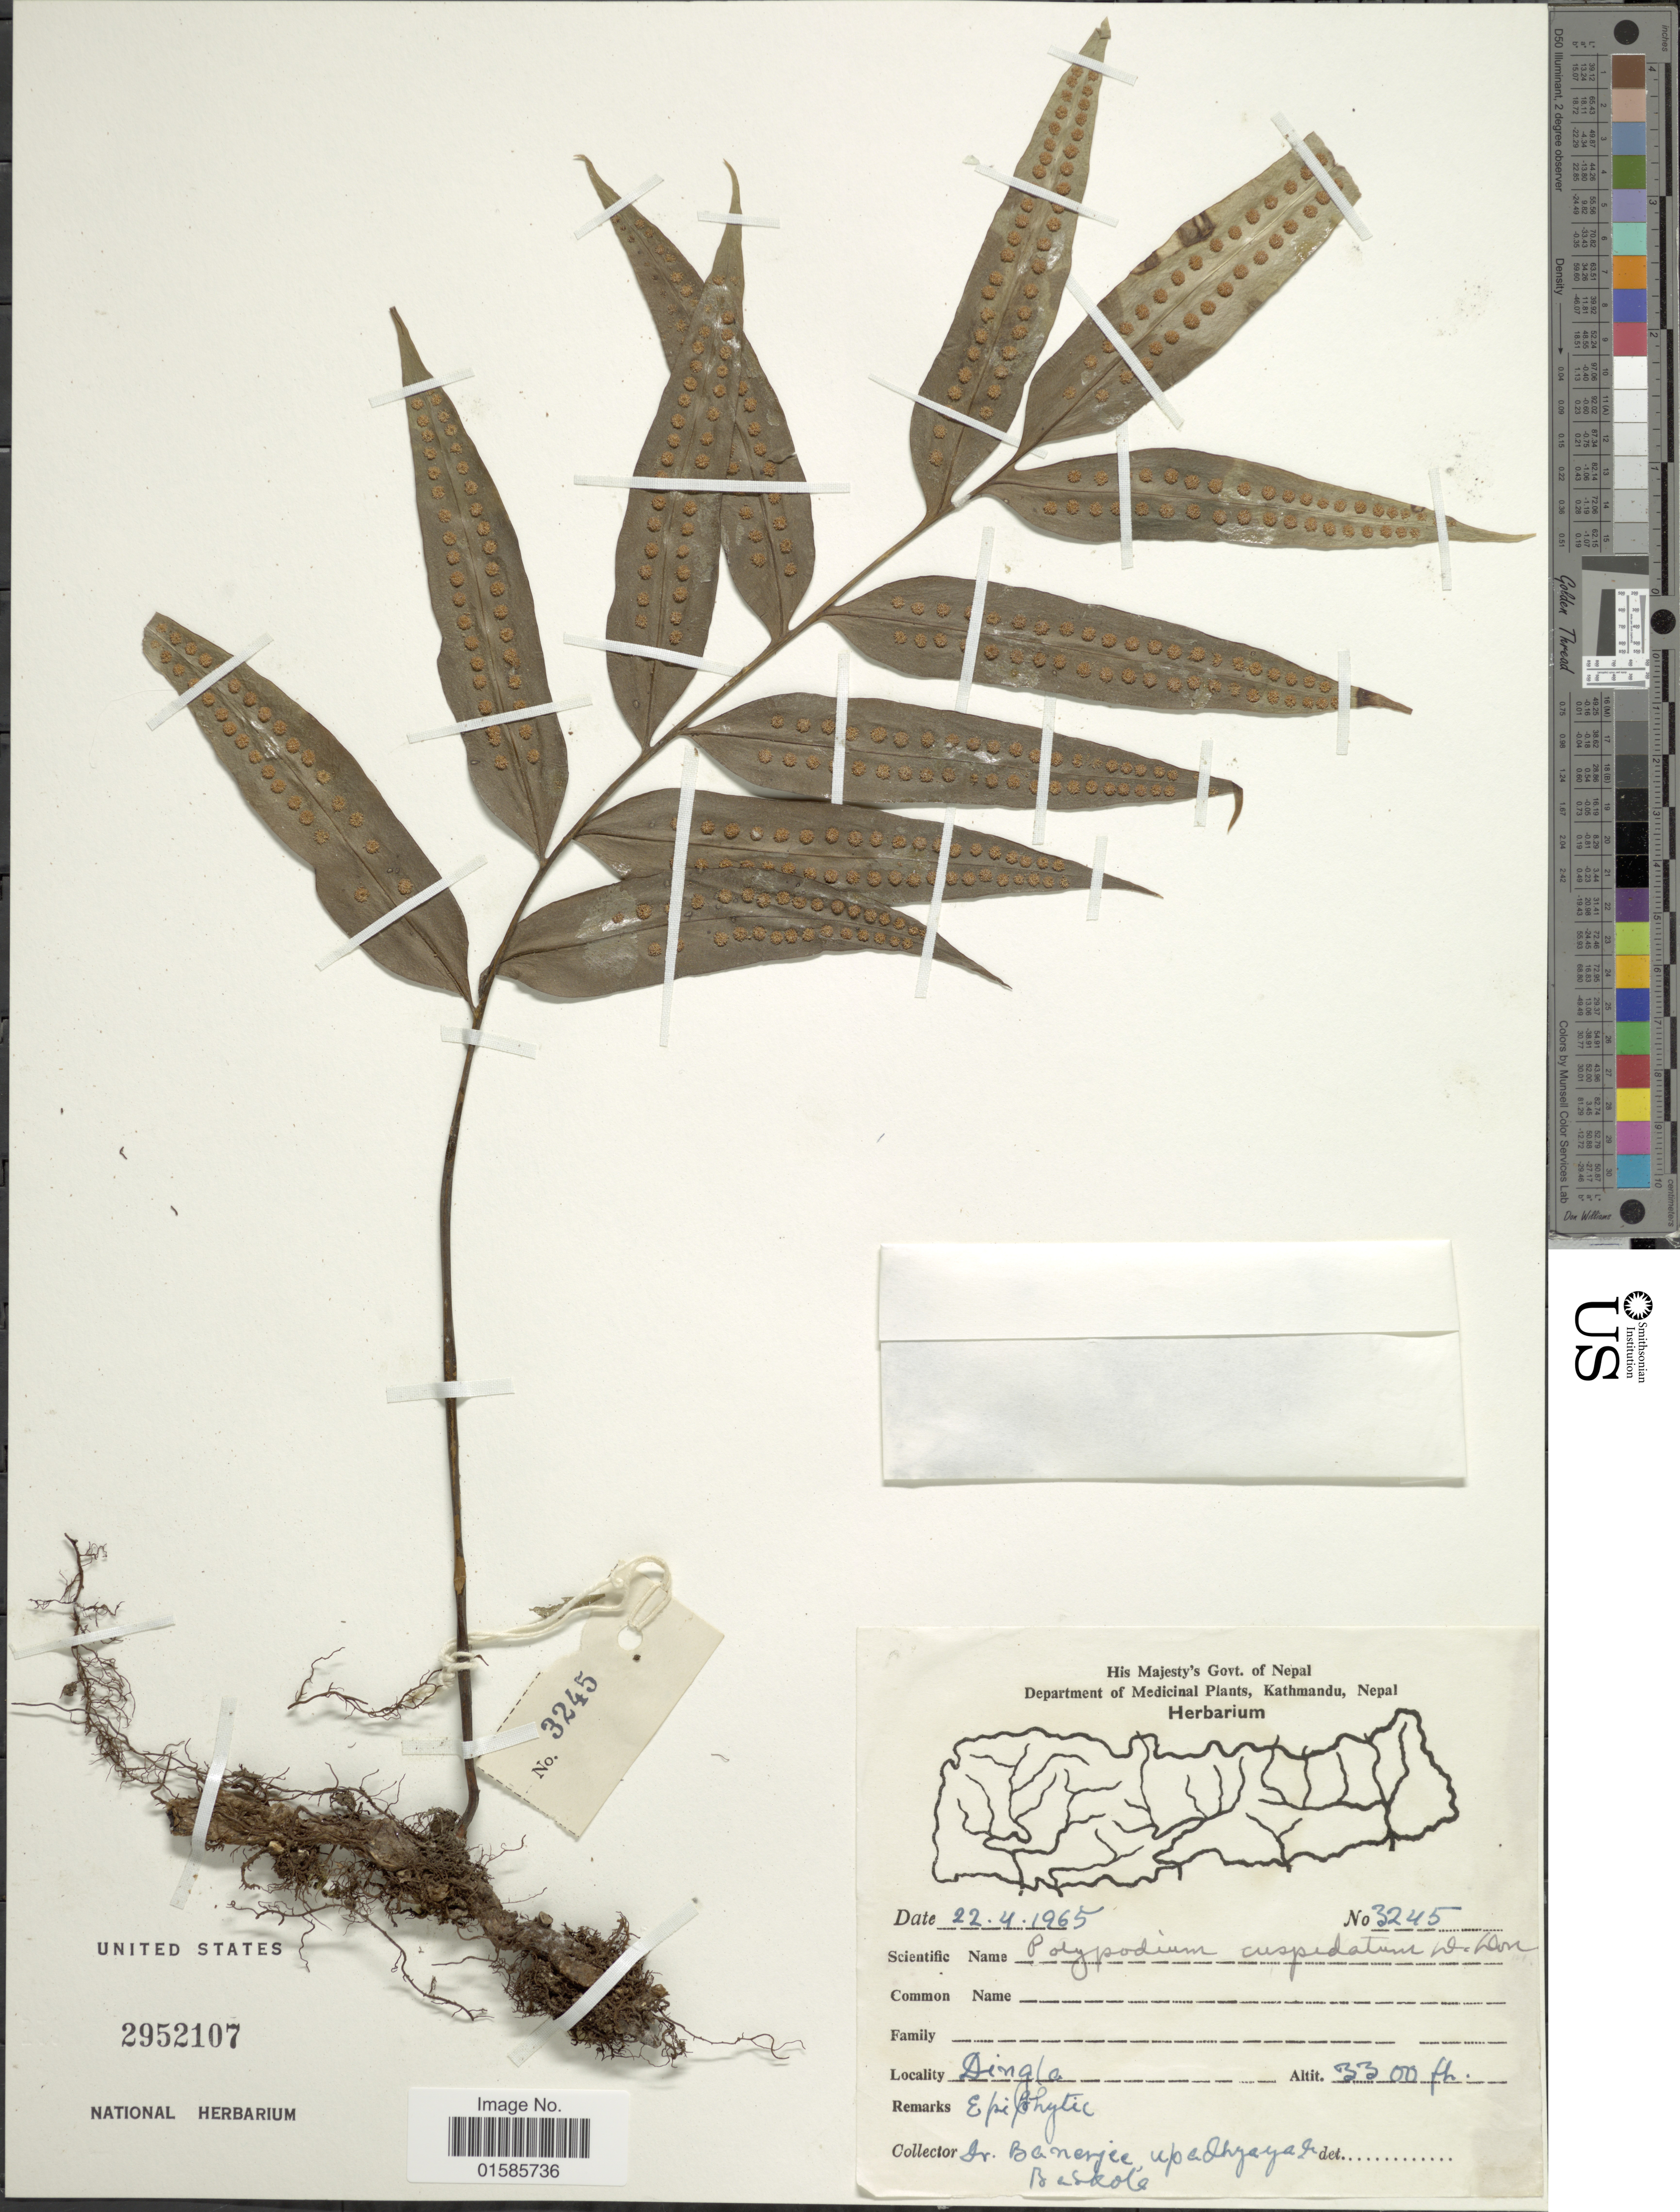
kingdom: Plantae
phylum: Tracheophyta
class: Polypodiopsida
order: Polypodiales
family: Polypodiaceae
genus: Microsorum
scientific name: Microsorum cuspidatum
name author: (D. Don) Tagawa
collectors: -. Banerjee, Upadhyay, -- & Baskola, --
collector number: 3245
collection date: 1965-04-22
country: Nepal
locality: Dingla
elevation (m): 1006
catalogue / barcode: US 2952107